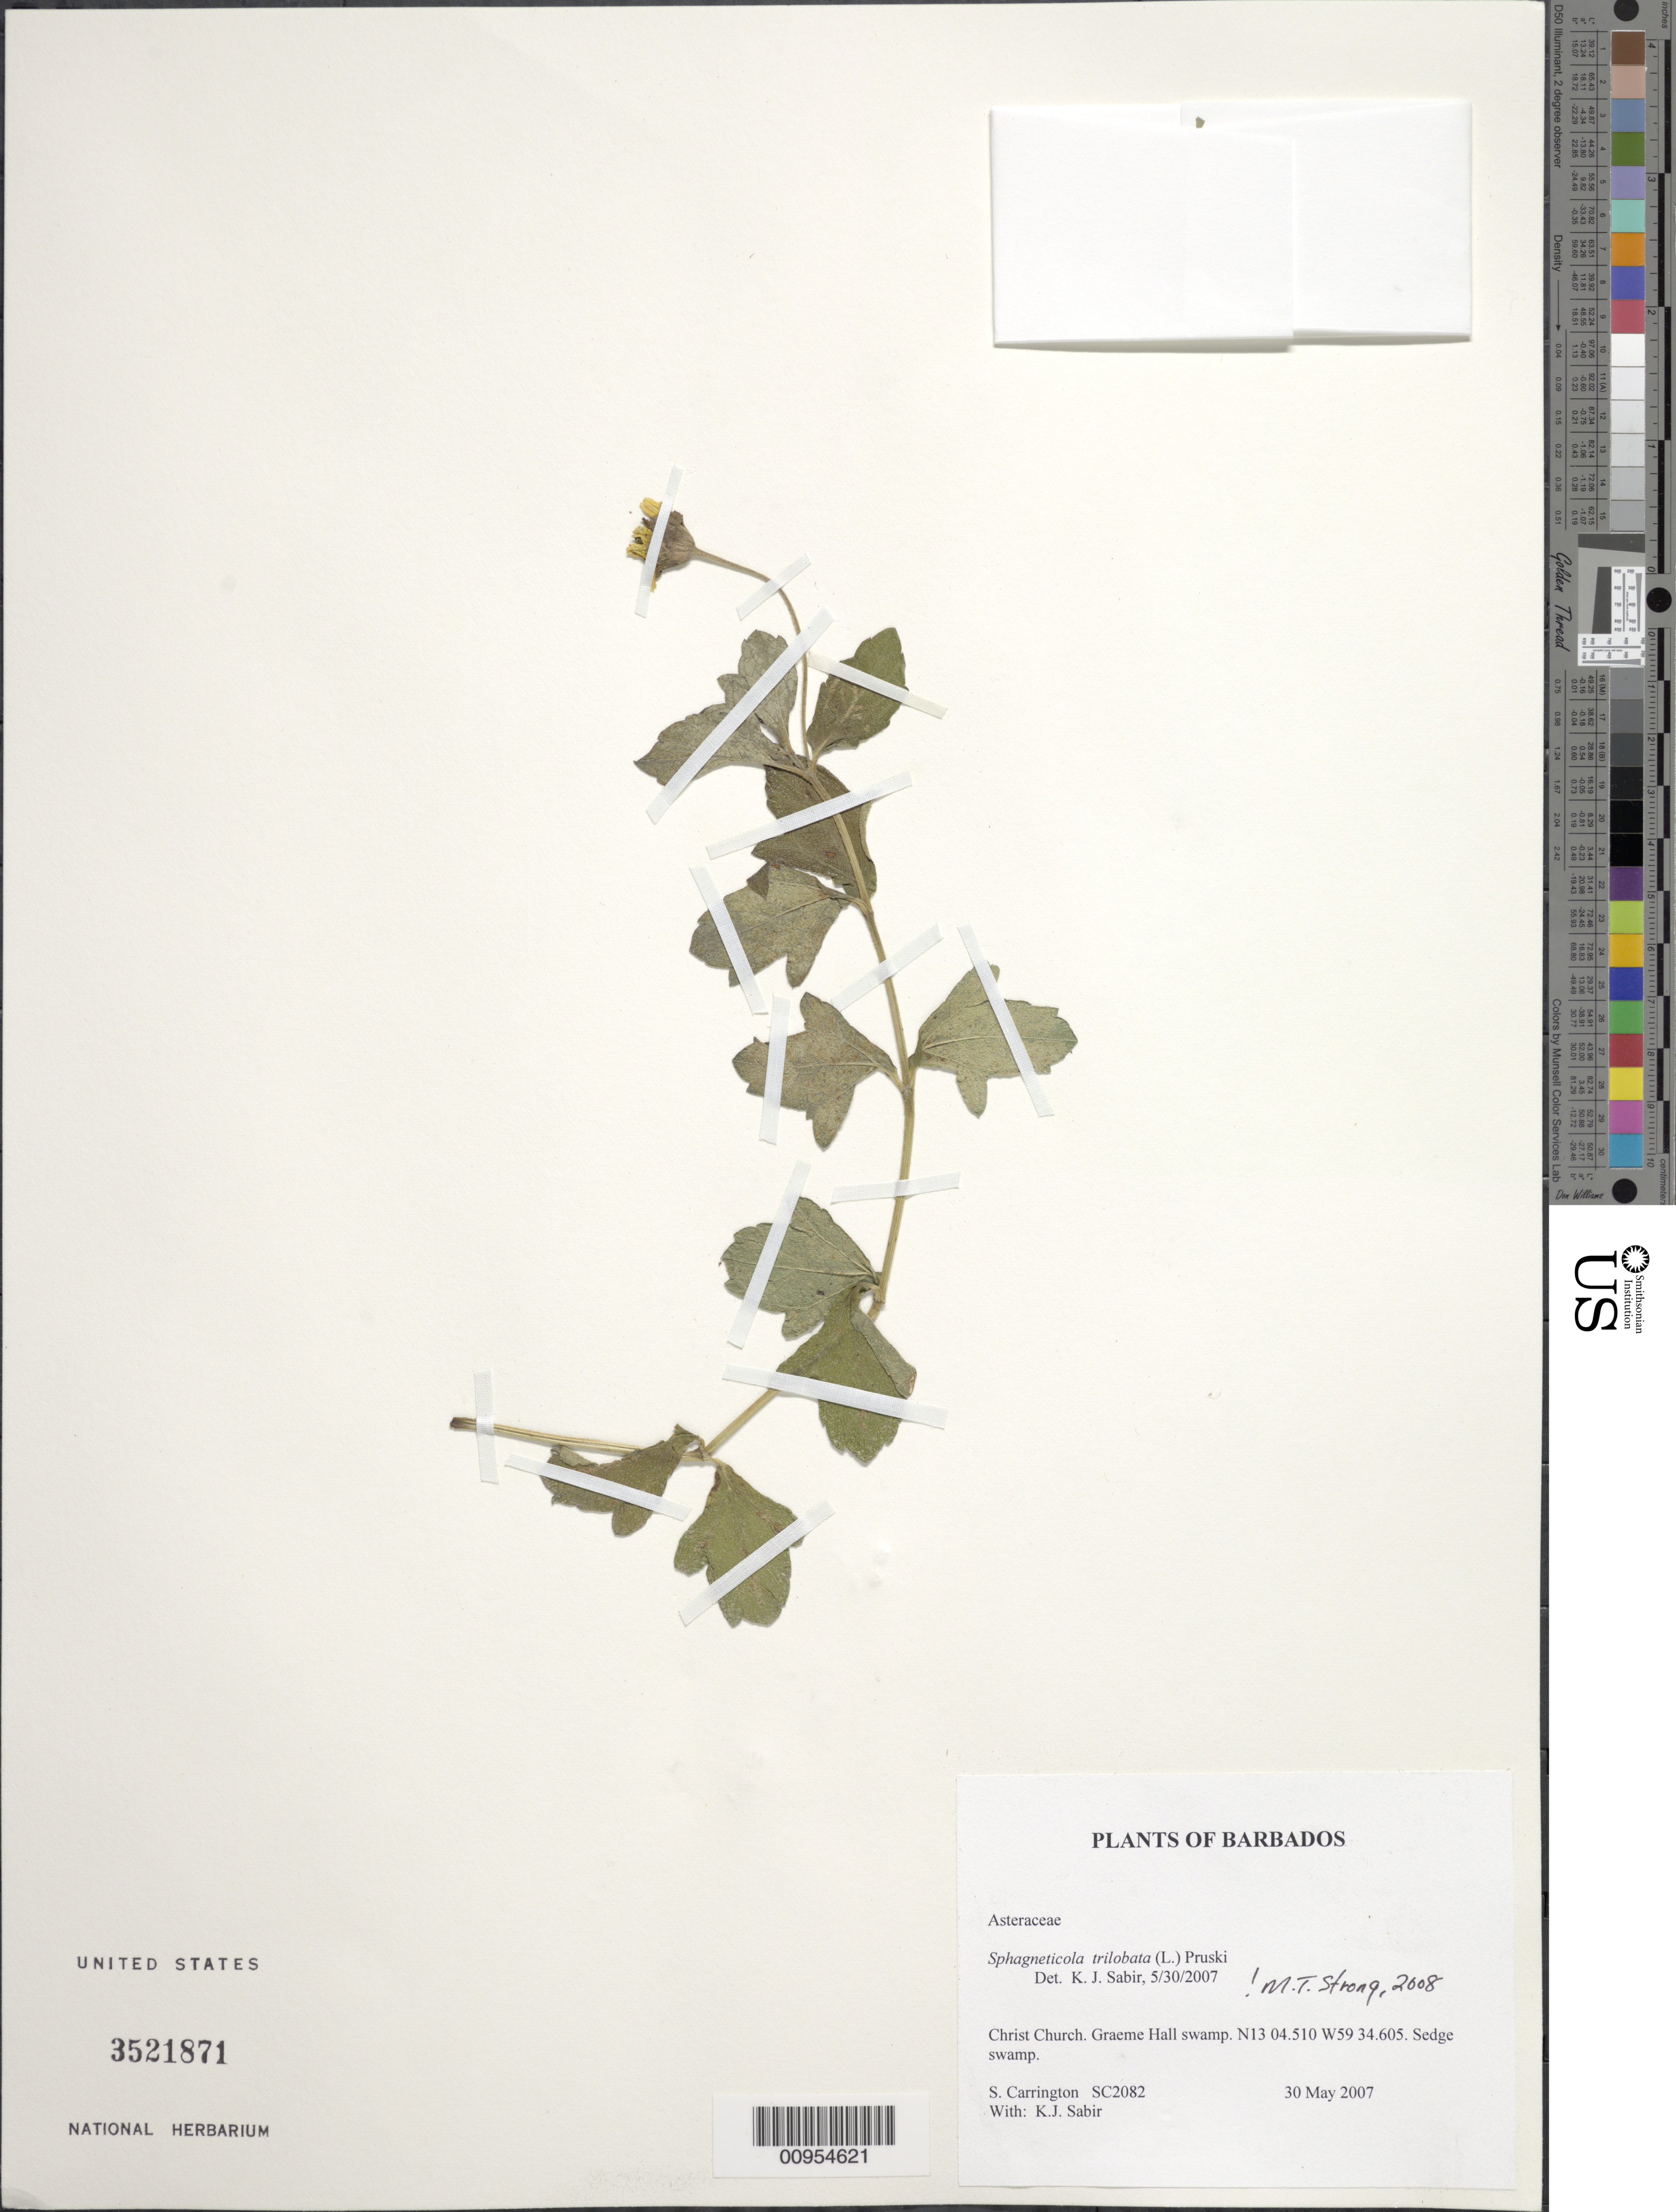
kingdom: Plantae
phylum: Tracheophyta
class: Magnoliopsida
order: Asterales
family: Asteraceae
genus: Sphagneticola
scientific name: Sphagneticola trilobata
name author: (L.) Pruski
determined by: Strong, M. T., (US), Smithsonian Institution - National Museum of Natural History (UNITED STATES)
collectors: C. M. S. Carrington & K. Sabir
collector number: SC 2082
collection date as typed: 30 May 2007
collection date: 2007-05-30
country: Barbados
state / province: Christ Church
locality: Graeme Hall swamp.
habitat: Sedge swamp.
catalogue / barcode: US 3521871